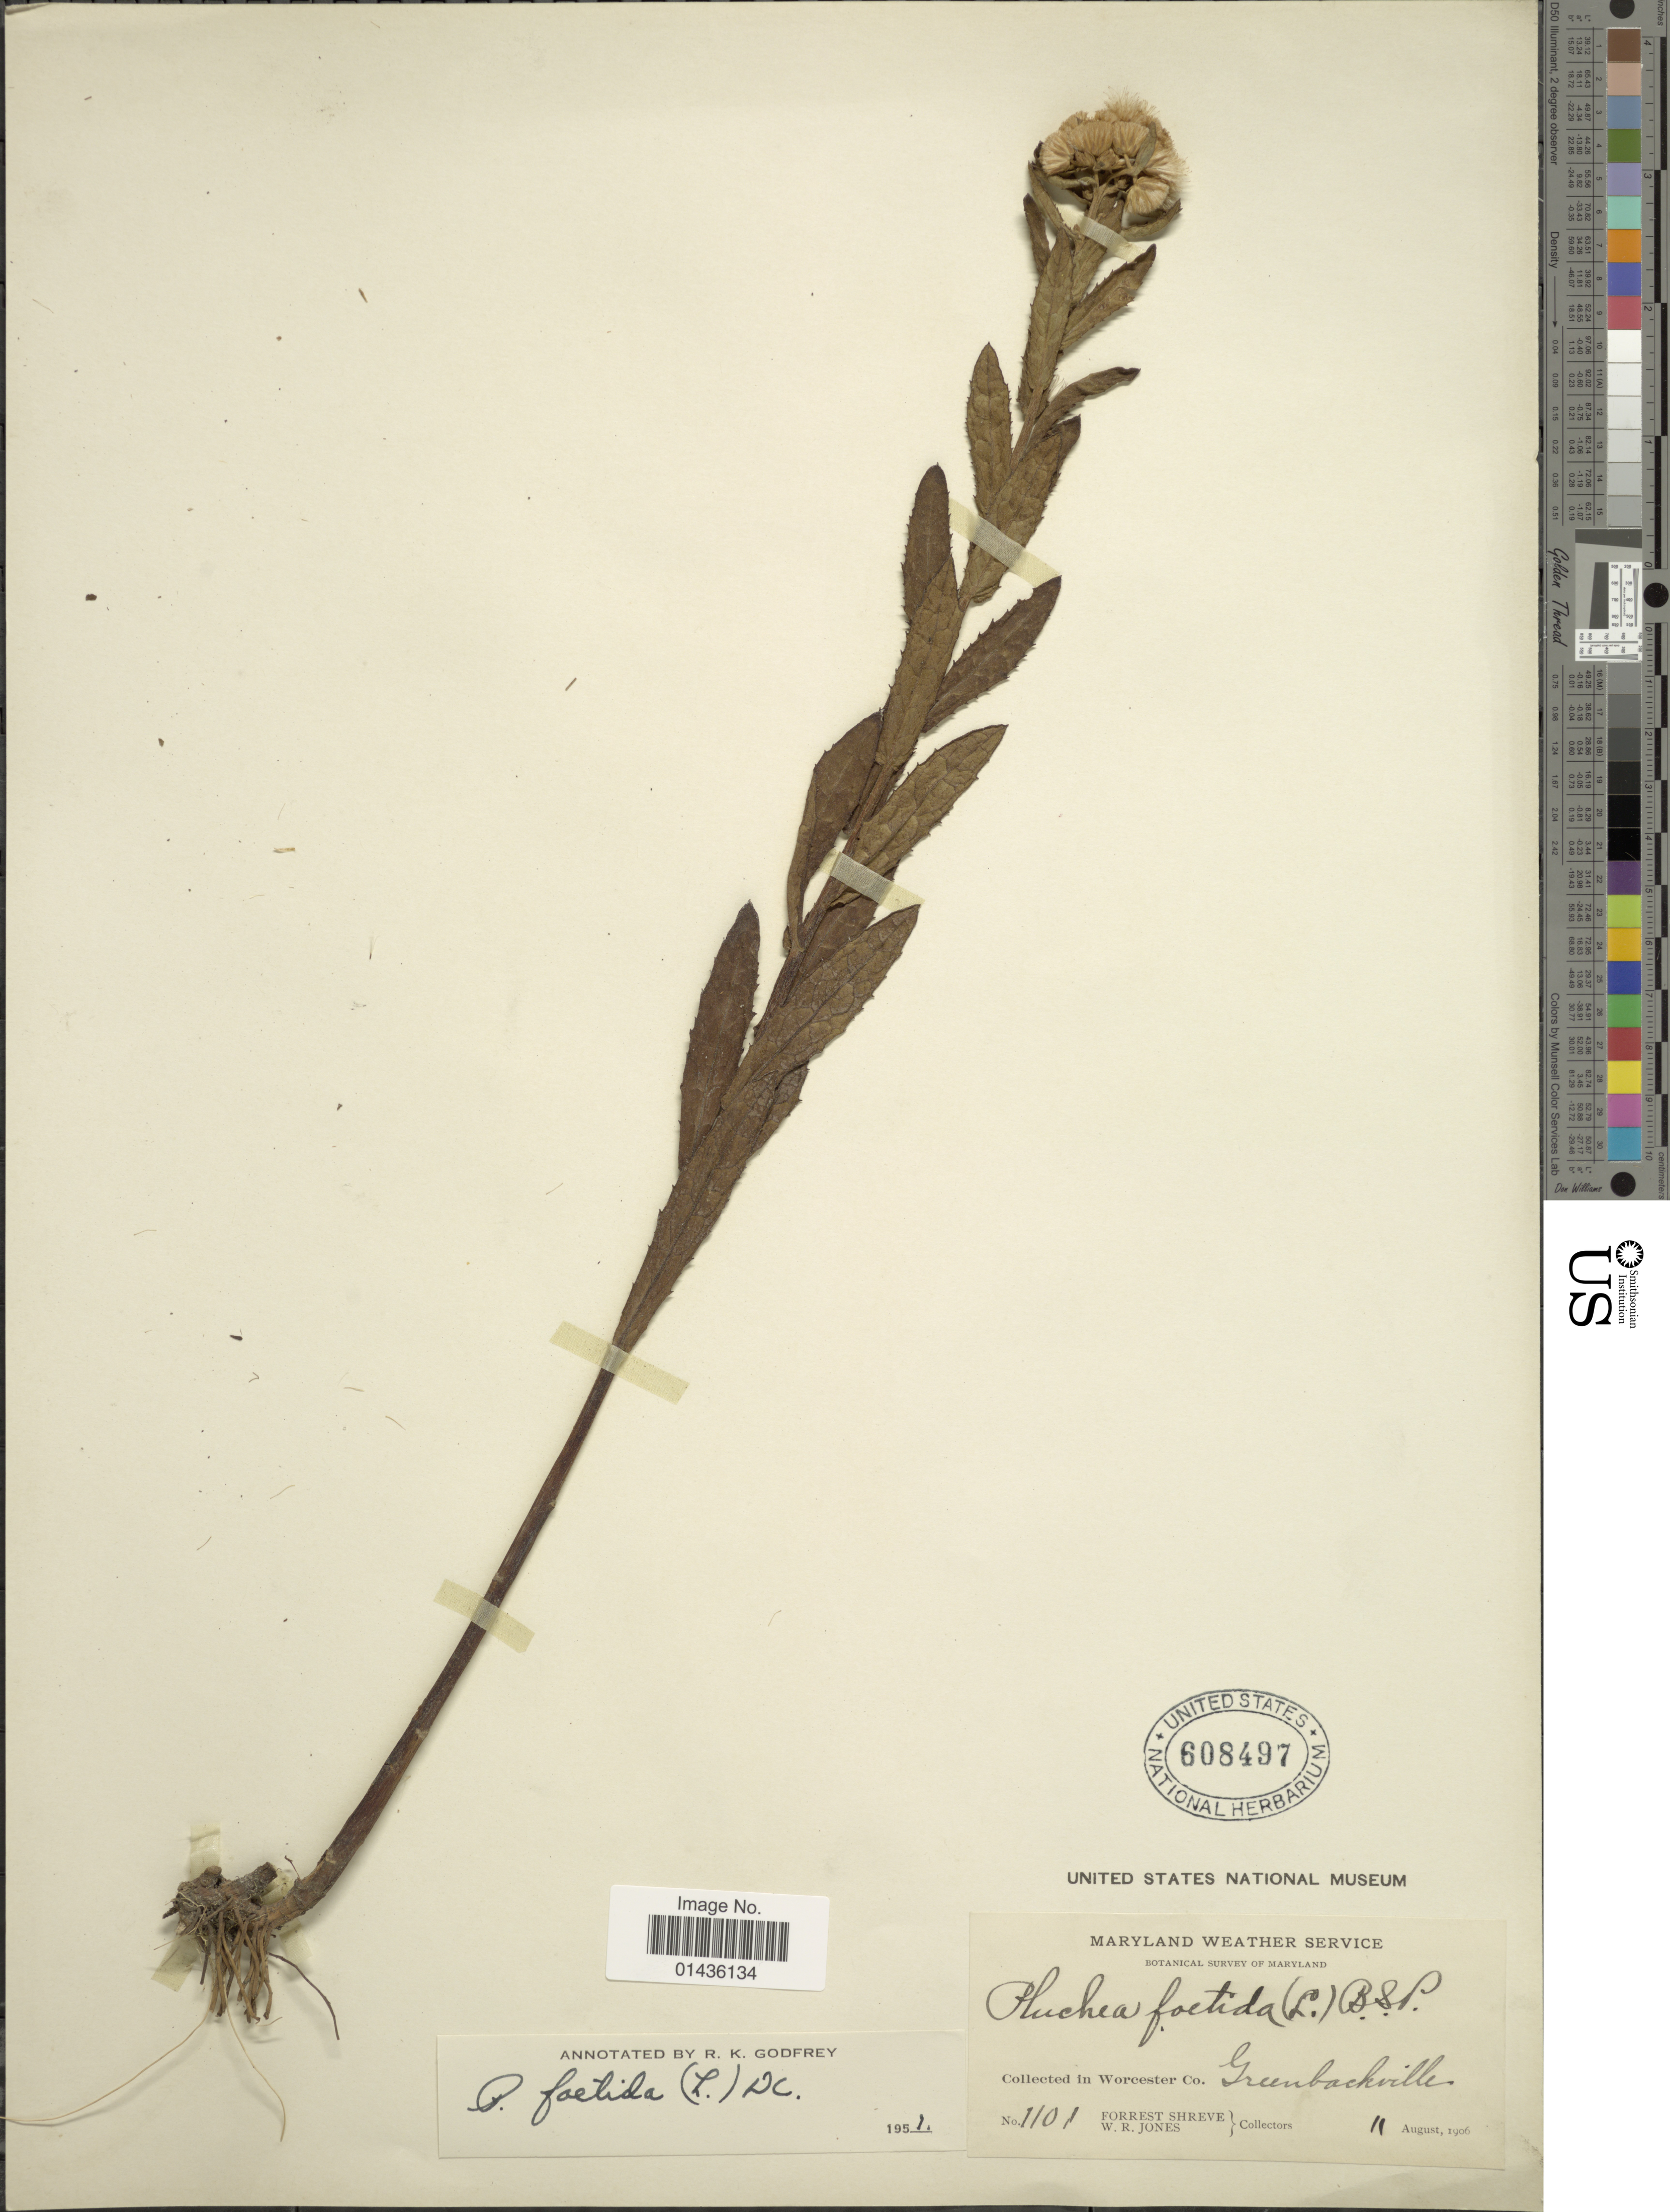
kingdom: Plantae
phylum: Tracheophyta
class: Magnoliopsida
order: Asterales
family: Asteraceae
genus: Pluchea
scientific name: Pluchea foetida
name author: (L.) DC.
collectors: F. Shreve & W. R. Jones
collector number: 1101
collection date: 1906-08-11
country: United States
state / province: Maryland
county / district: Worcester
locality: Greenbackville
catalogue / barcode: US 608497